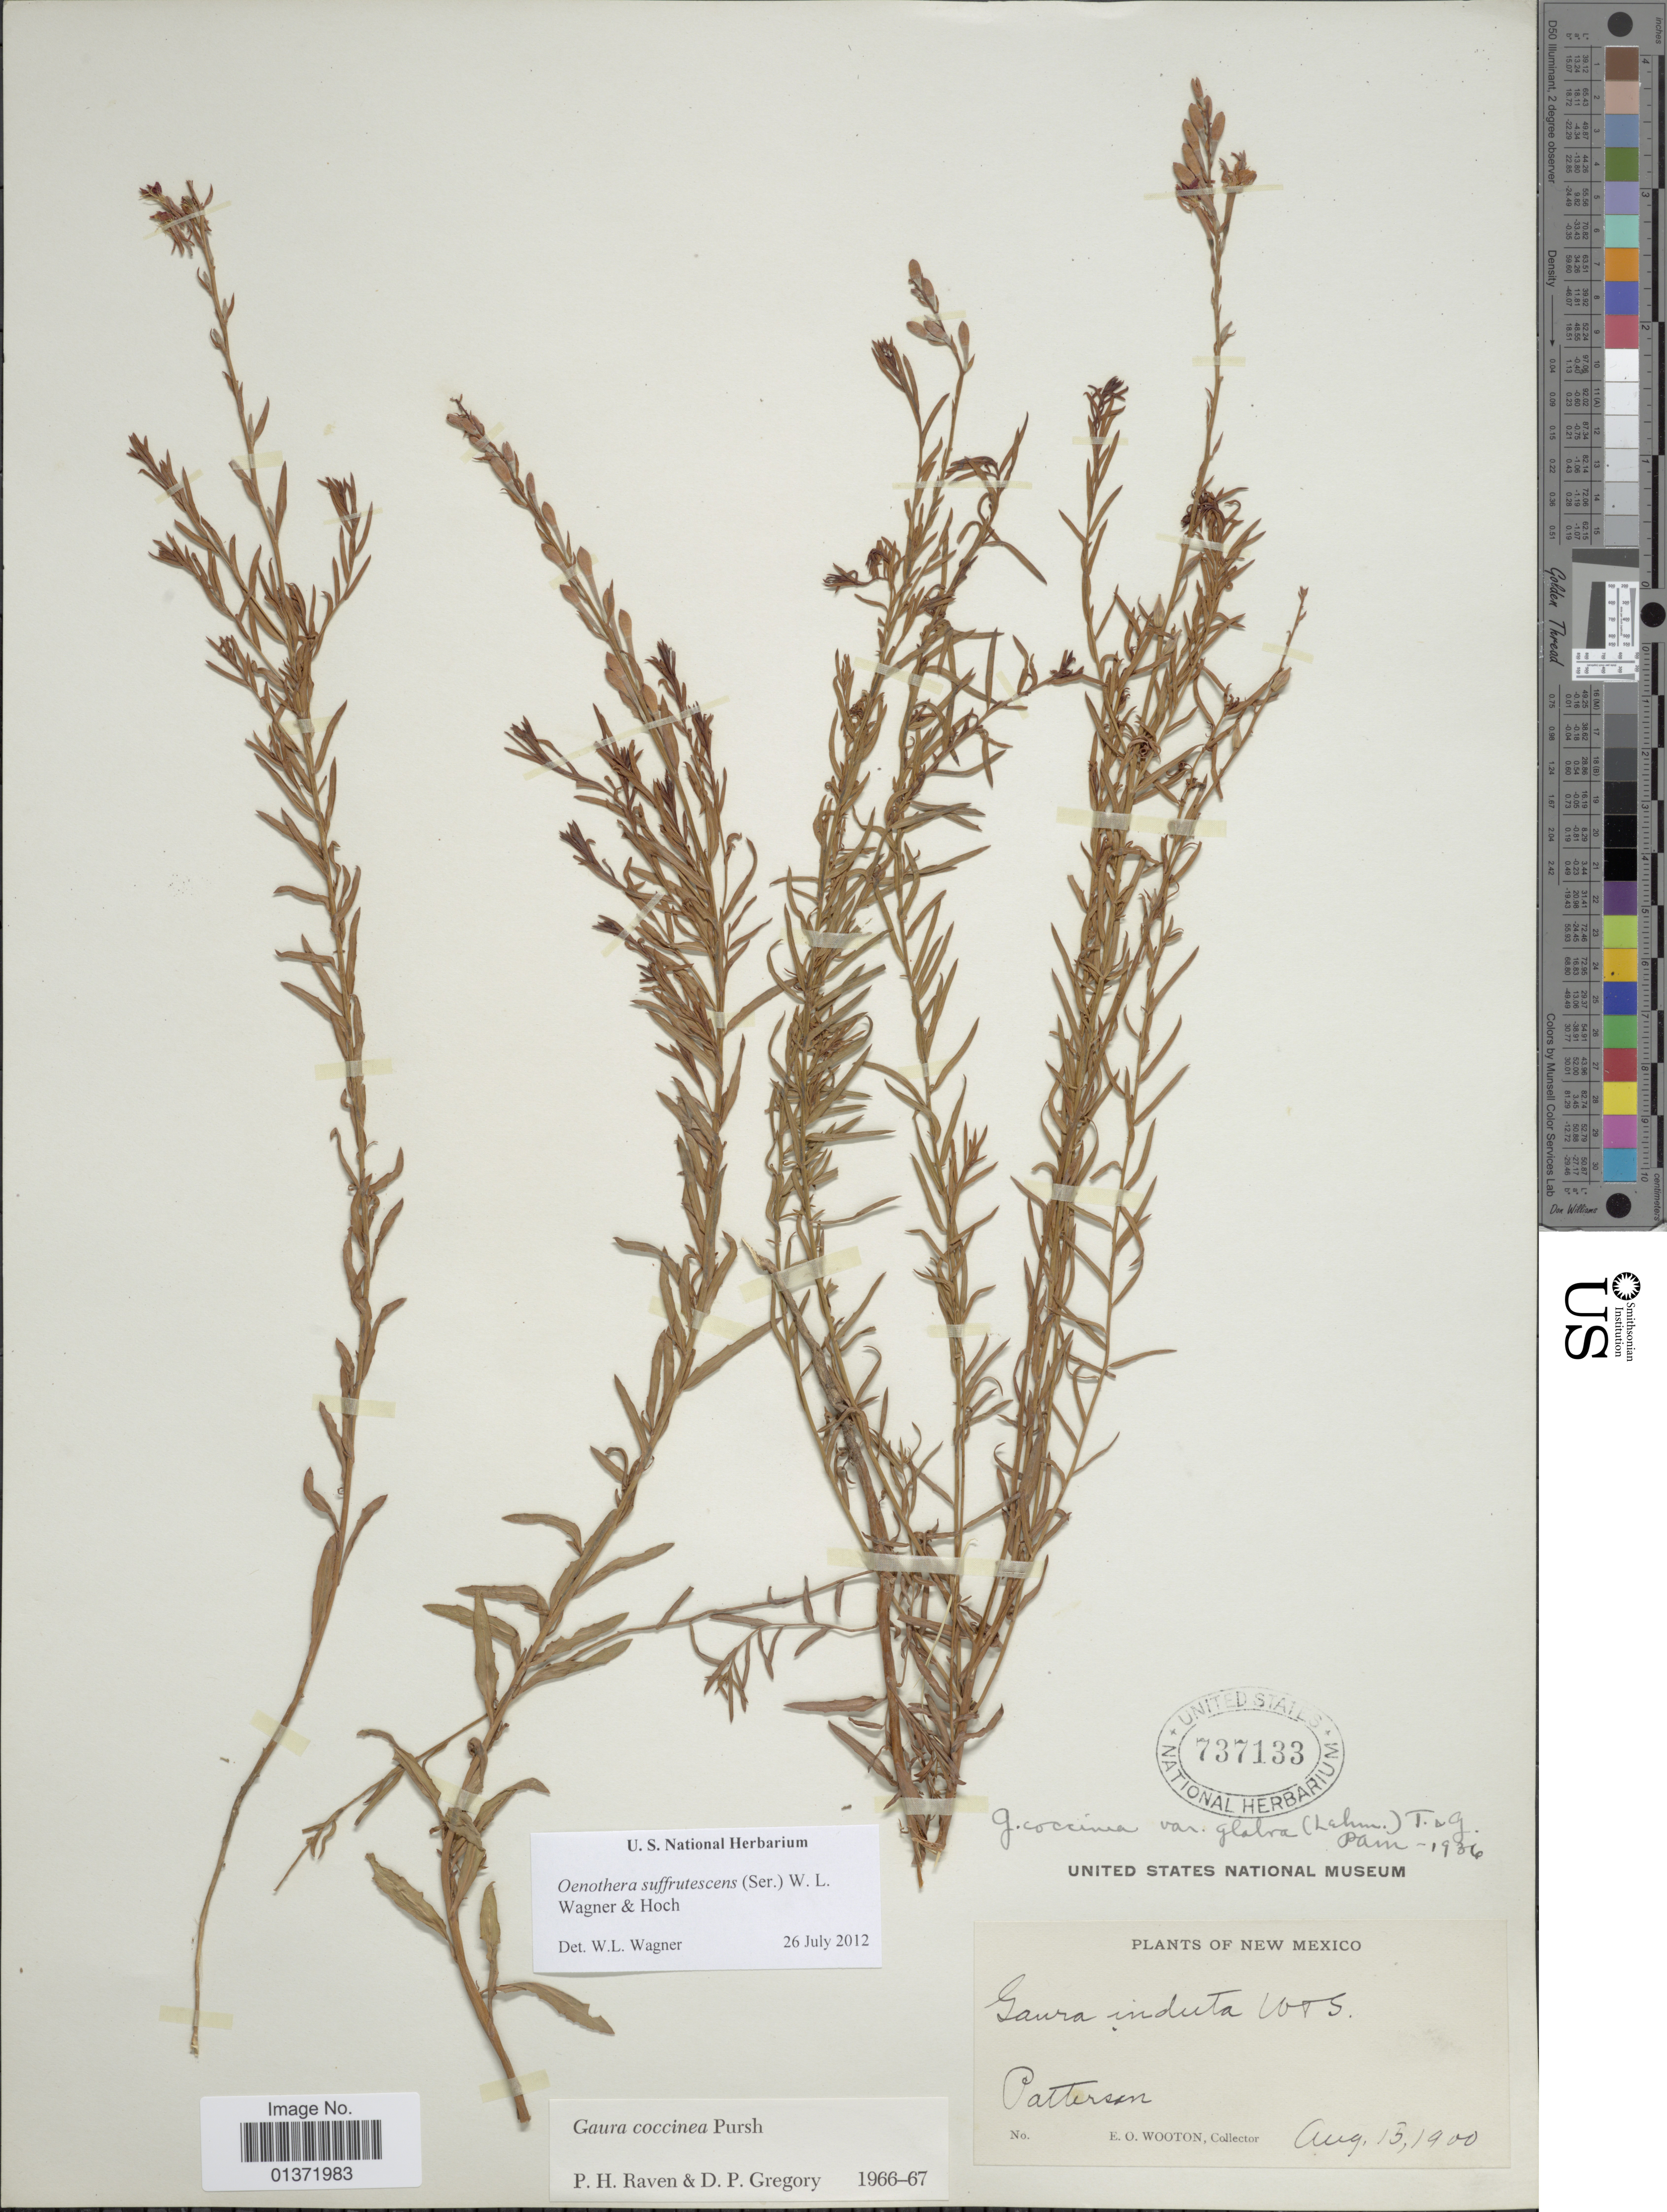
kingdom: Plantae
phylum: Tracheophyta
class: Magnoliopsida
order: Myrtales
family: Onagraceae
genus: Oenothera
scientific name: Oenothera suffrutescens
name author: (Ser.) W.L. Wagner & Hoch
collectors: E. O. Wooton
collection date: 1900-08-15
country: United States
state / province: New Mexico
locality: Patterson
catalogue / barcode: US 737133